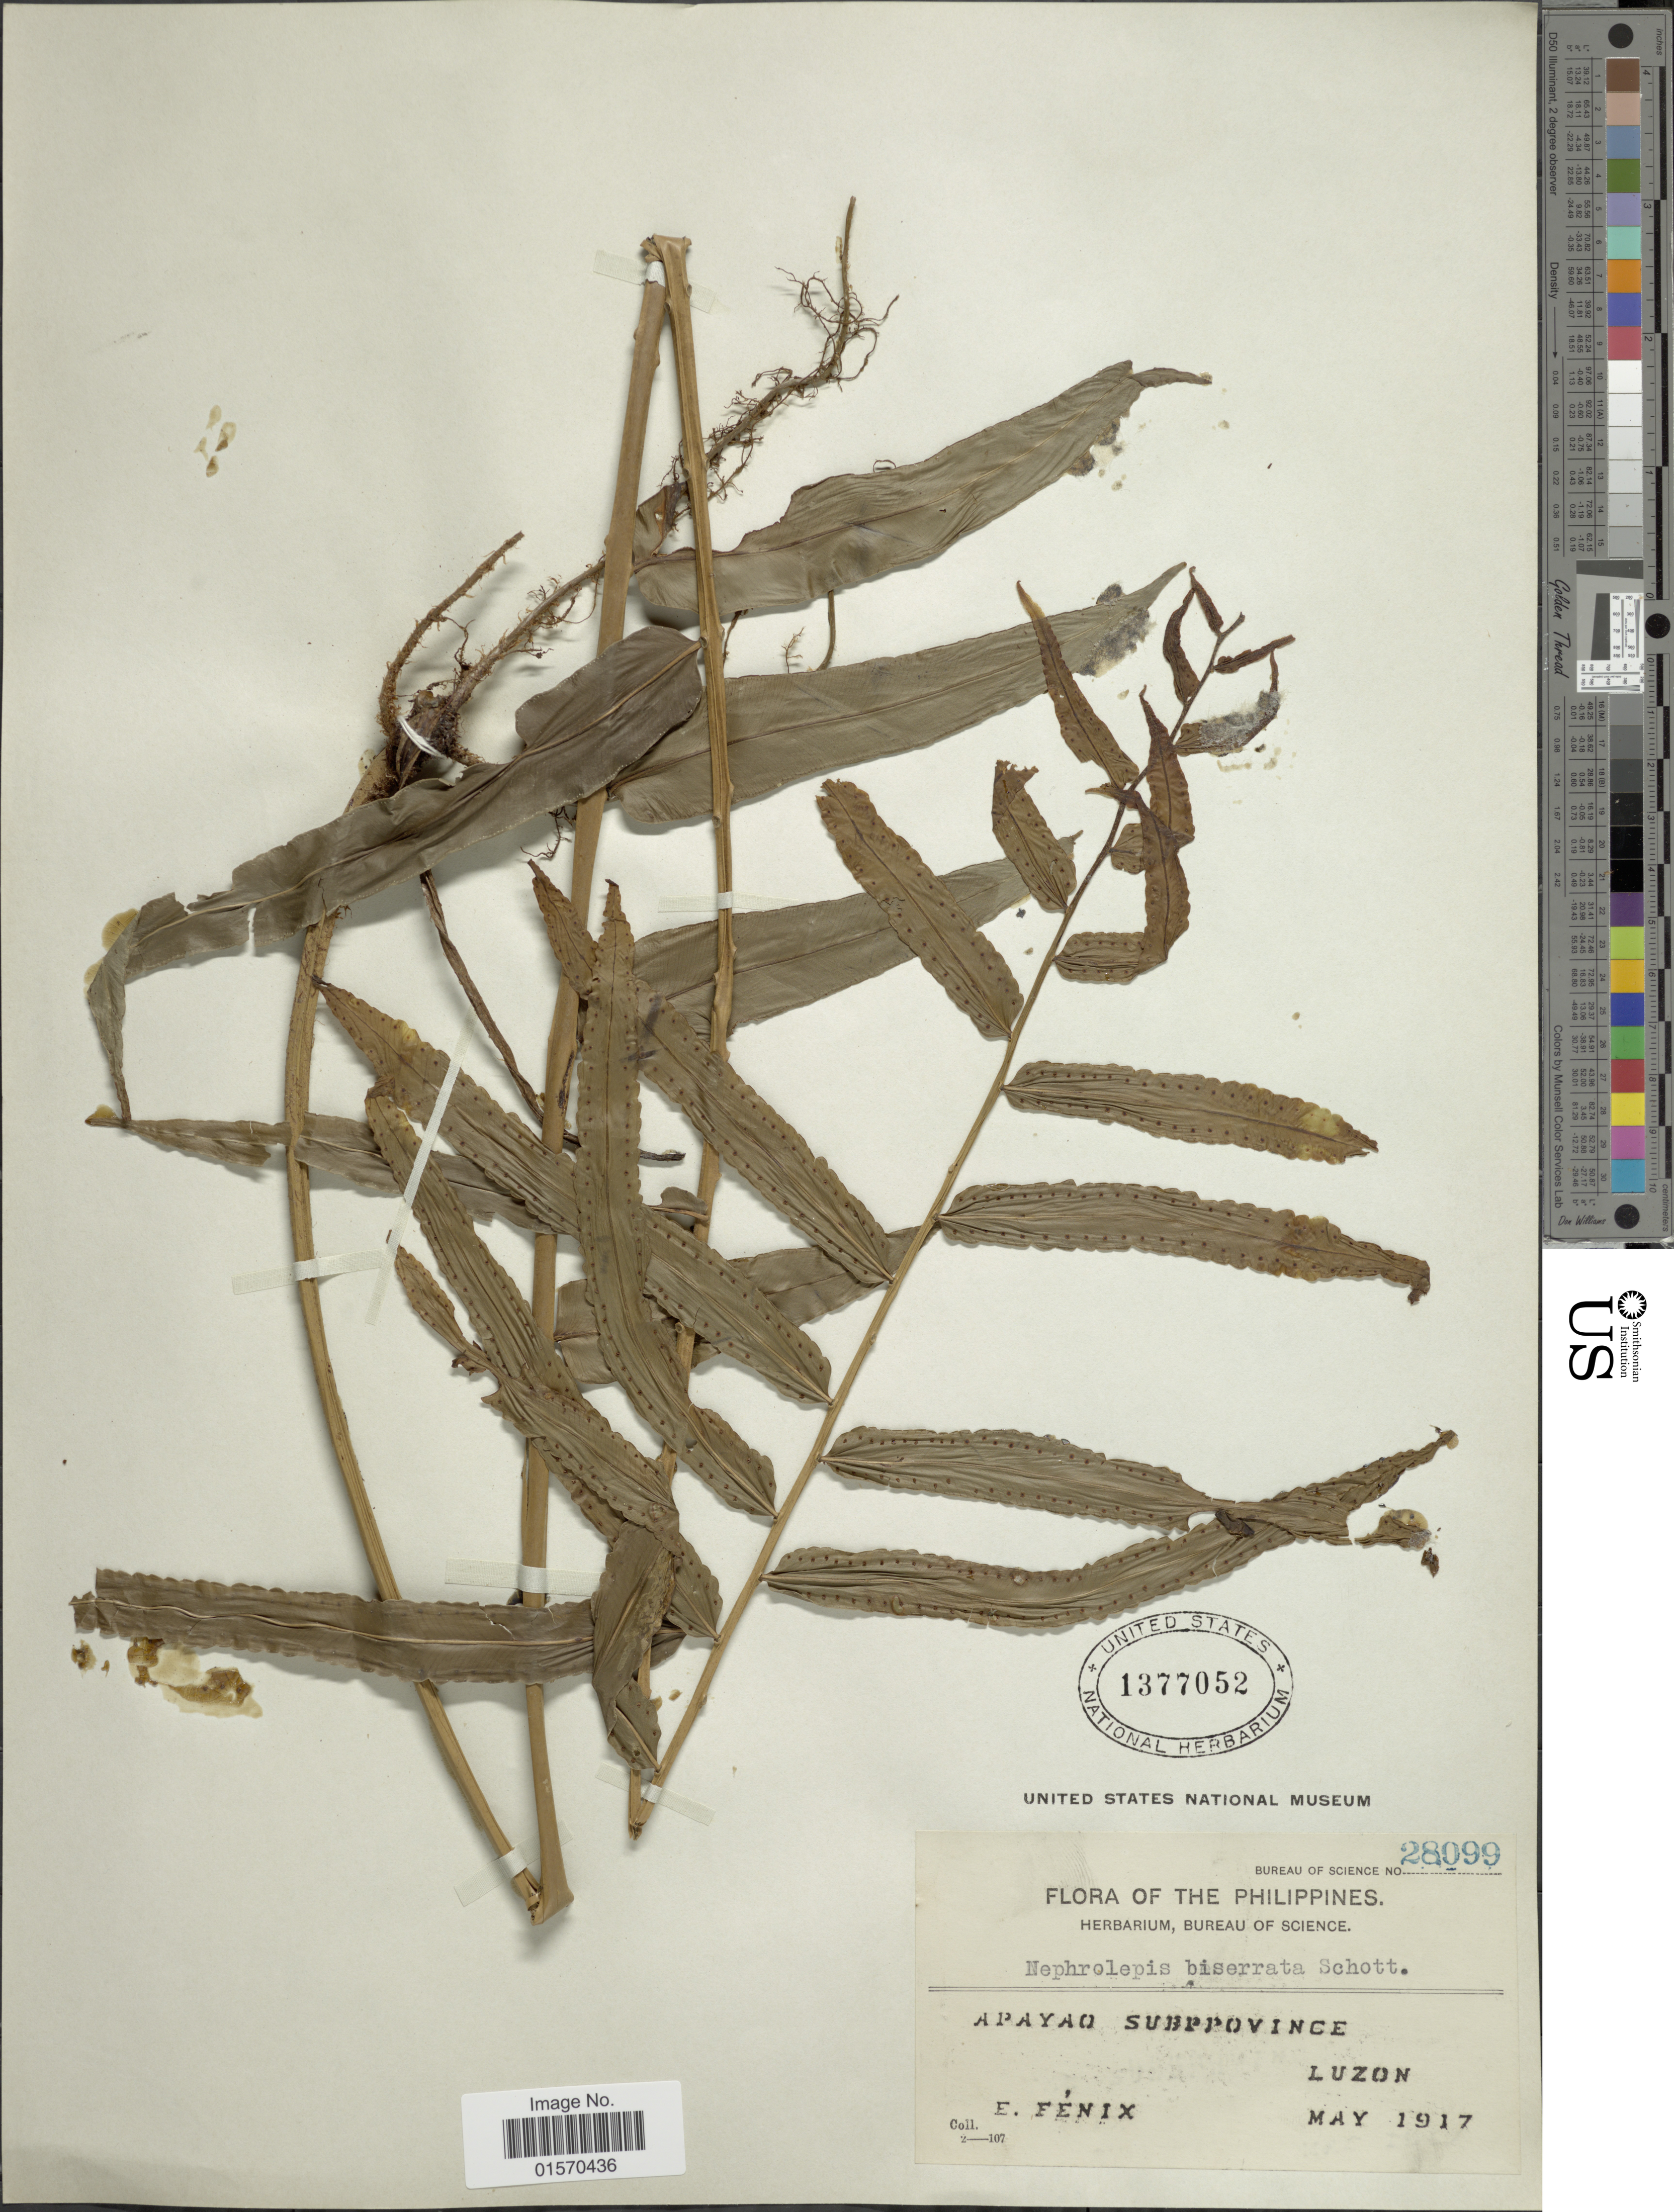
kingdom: Plantae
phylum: Tracheophyta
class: Polypodiopsida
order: Polypodiales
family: Nephrolepidaceae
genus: Nephrolepis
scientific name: Nephrolepis biserrata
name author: (Sw.) Schott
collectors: E. Fénix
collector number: Bureau of Science 28099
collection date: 1917-05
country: Philippines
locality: Apayao Subprovince, Luzon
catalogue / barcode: US 1377052